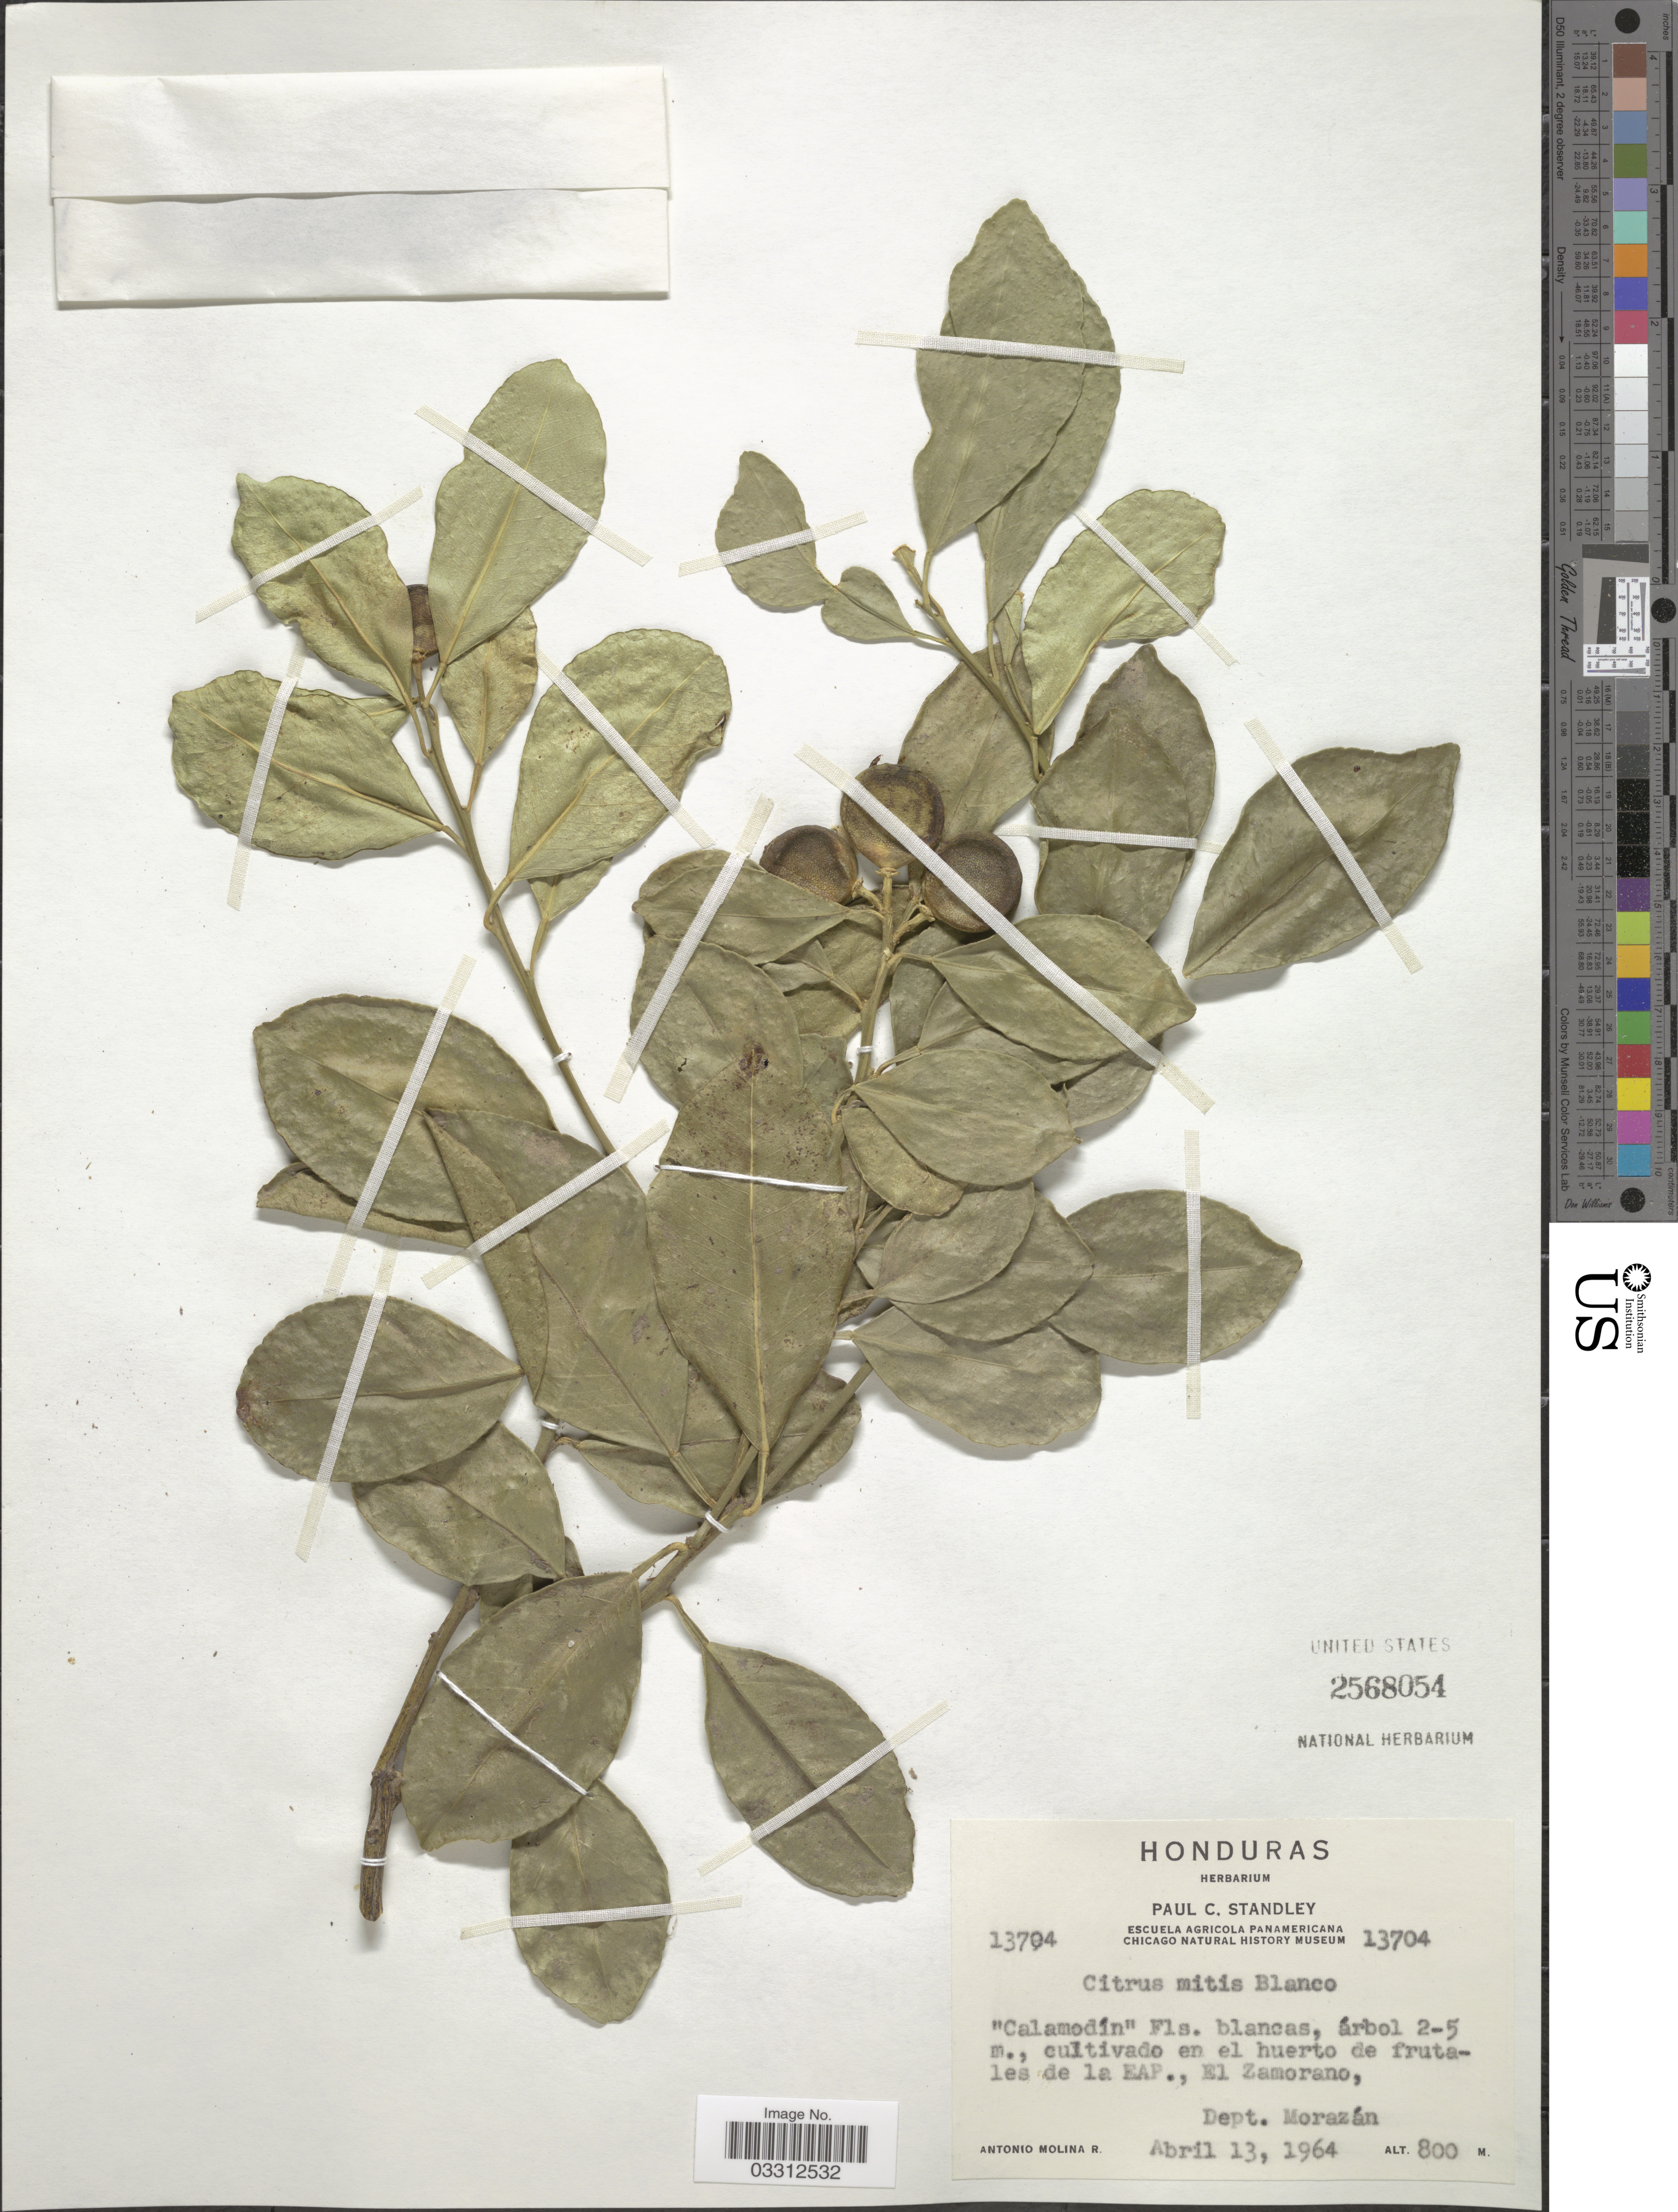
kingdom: Plantae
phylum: Tracheophyta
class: Magnoliopsida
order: Sapindales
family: Rutaceae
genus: Citrus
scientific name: Citrus mitis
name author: Blanco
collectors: A. Molina R.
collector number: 13704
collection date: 1964-04-13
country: Honduras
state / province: Fco. Morazán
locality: Huerto de frutales de la EAP., El Zamorano. Dept. Morazán.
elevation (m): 800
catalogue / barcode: US 2568054